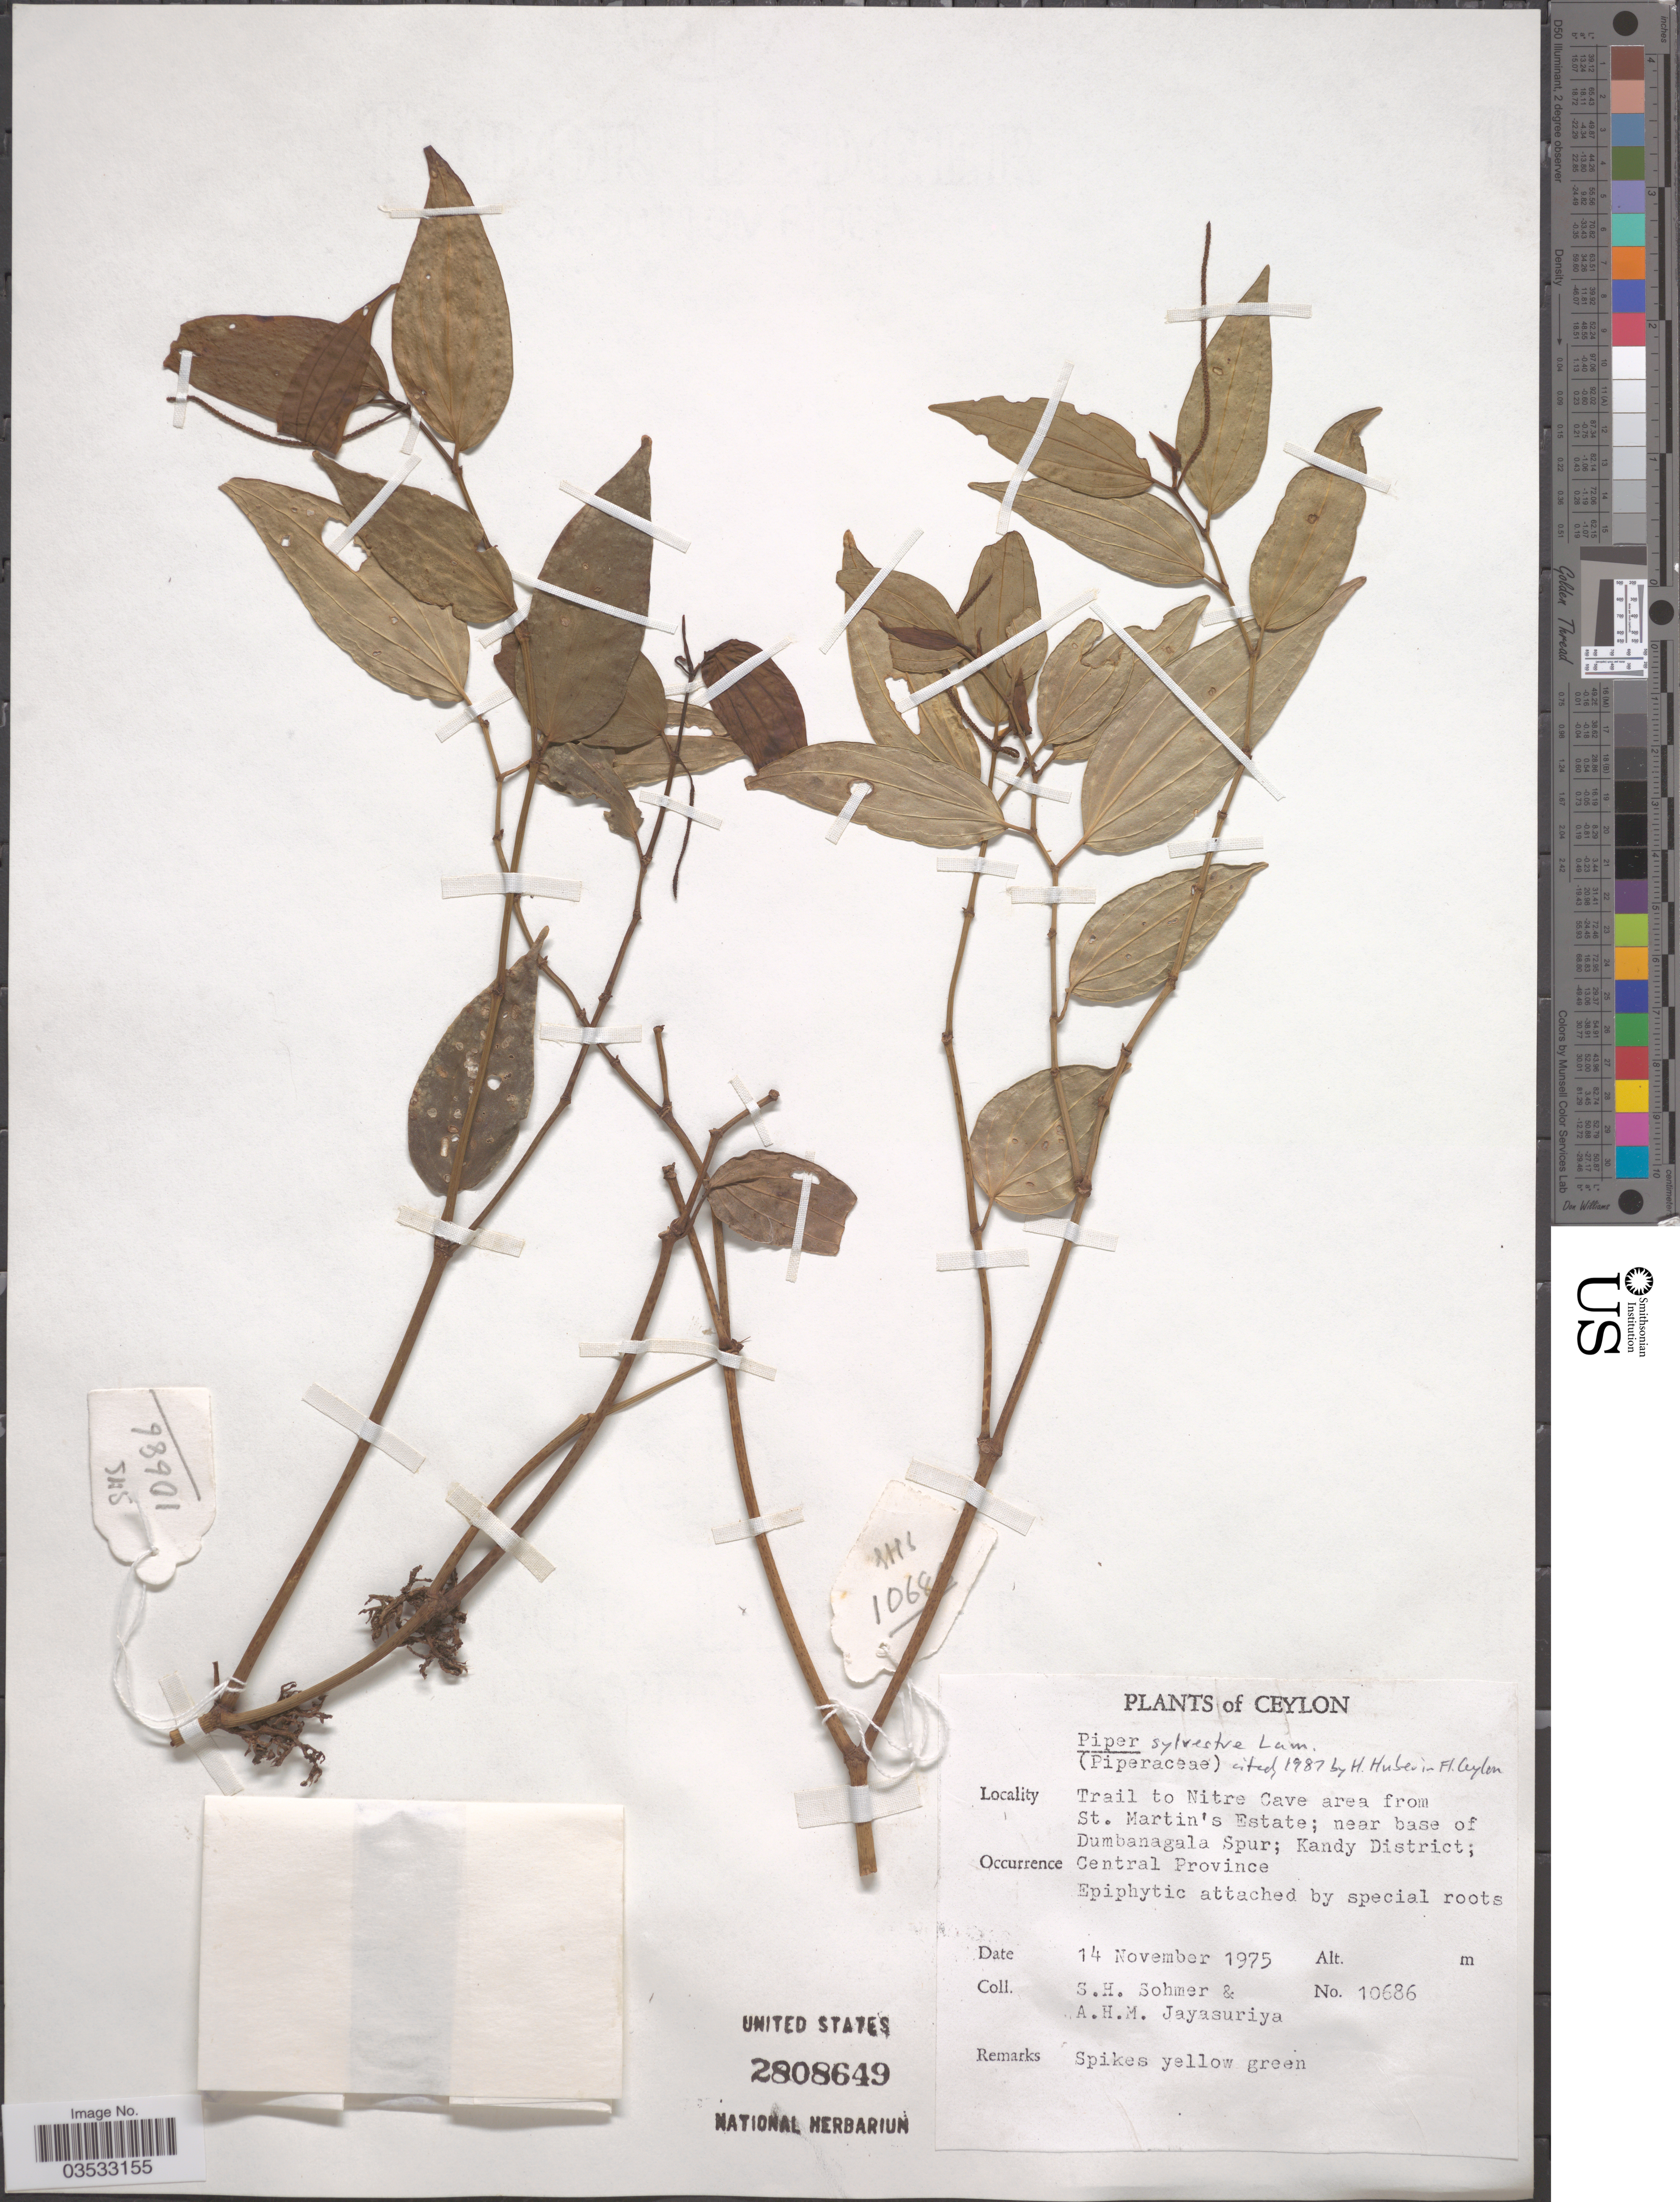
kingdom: Plantae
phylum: Tracheophyta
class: Magnoliopsida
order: Piperales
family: Piperaceae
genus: Piper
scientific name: Piper sylvestre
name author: Lour.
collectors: S. H. Sohmer & A. H. Jayasuriya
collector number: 10686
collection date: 1975-11-14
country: Sri Lanka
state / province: Central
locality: Ceylon. Trail to Nitre Cave area from St. Martin's Estate; near base of Dumbanagala Spur; Kandy District.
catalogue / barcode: US 2808649